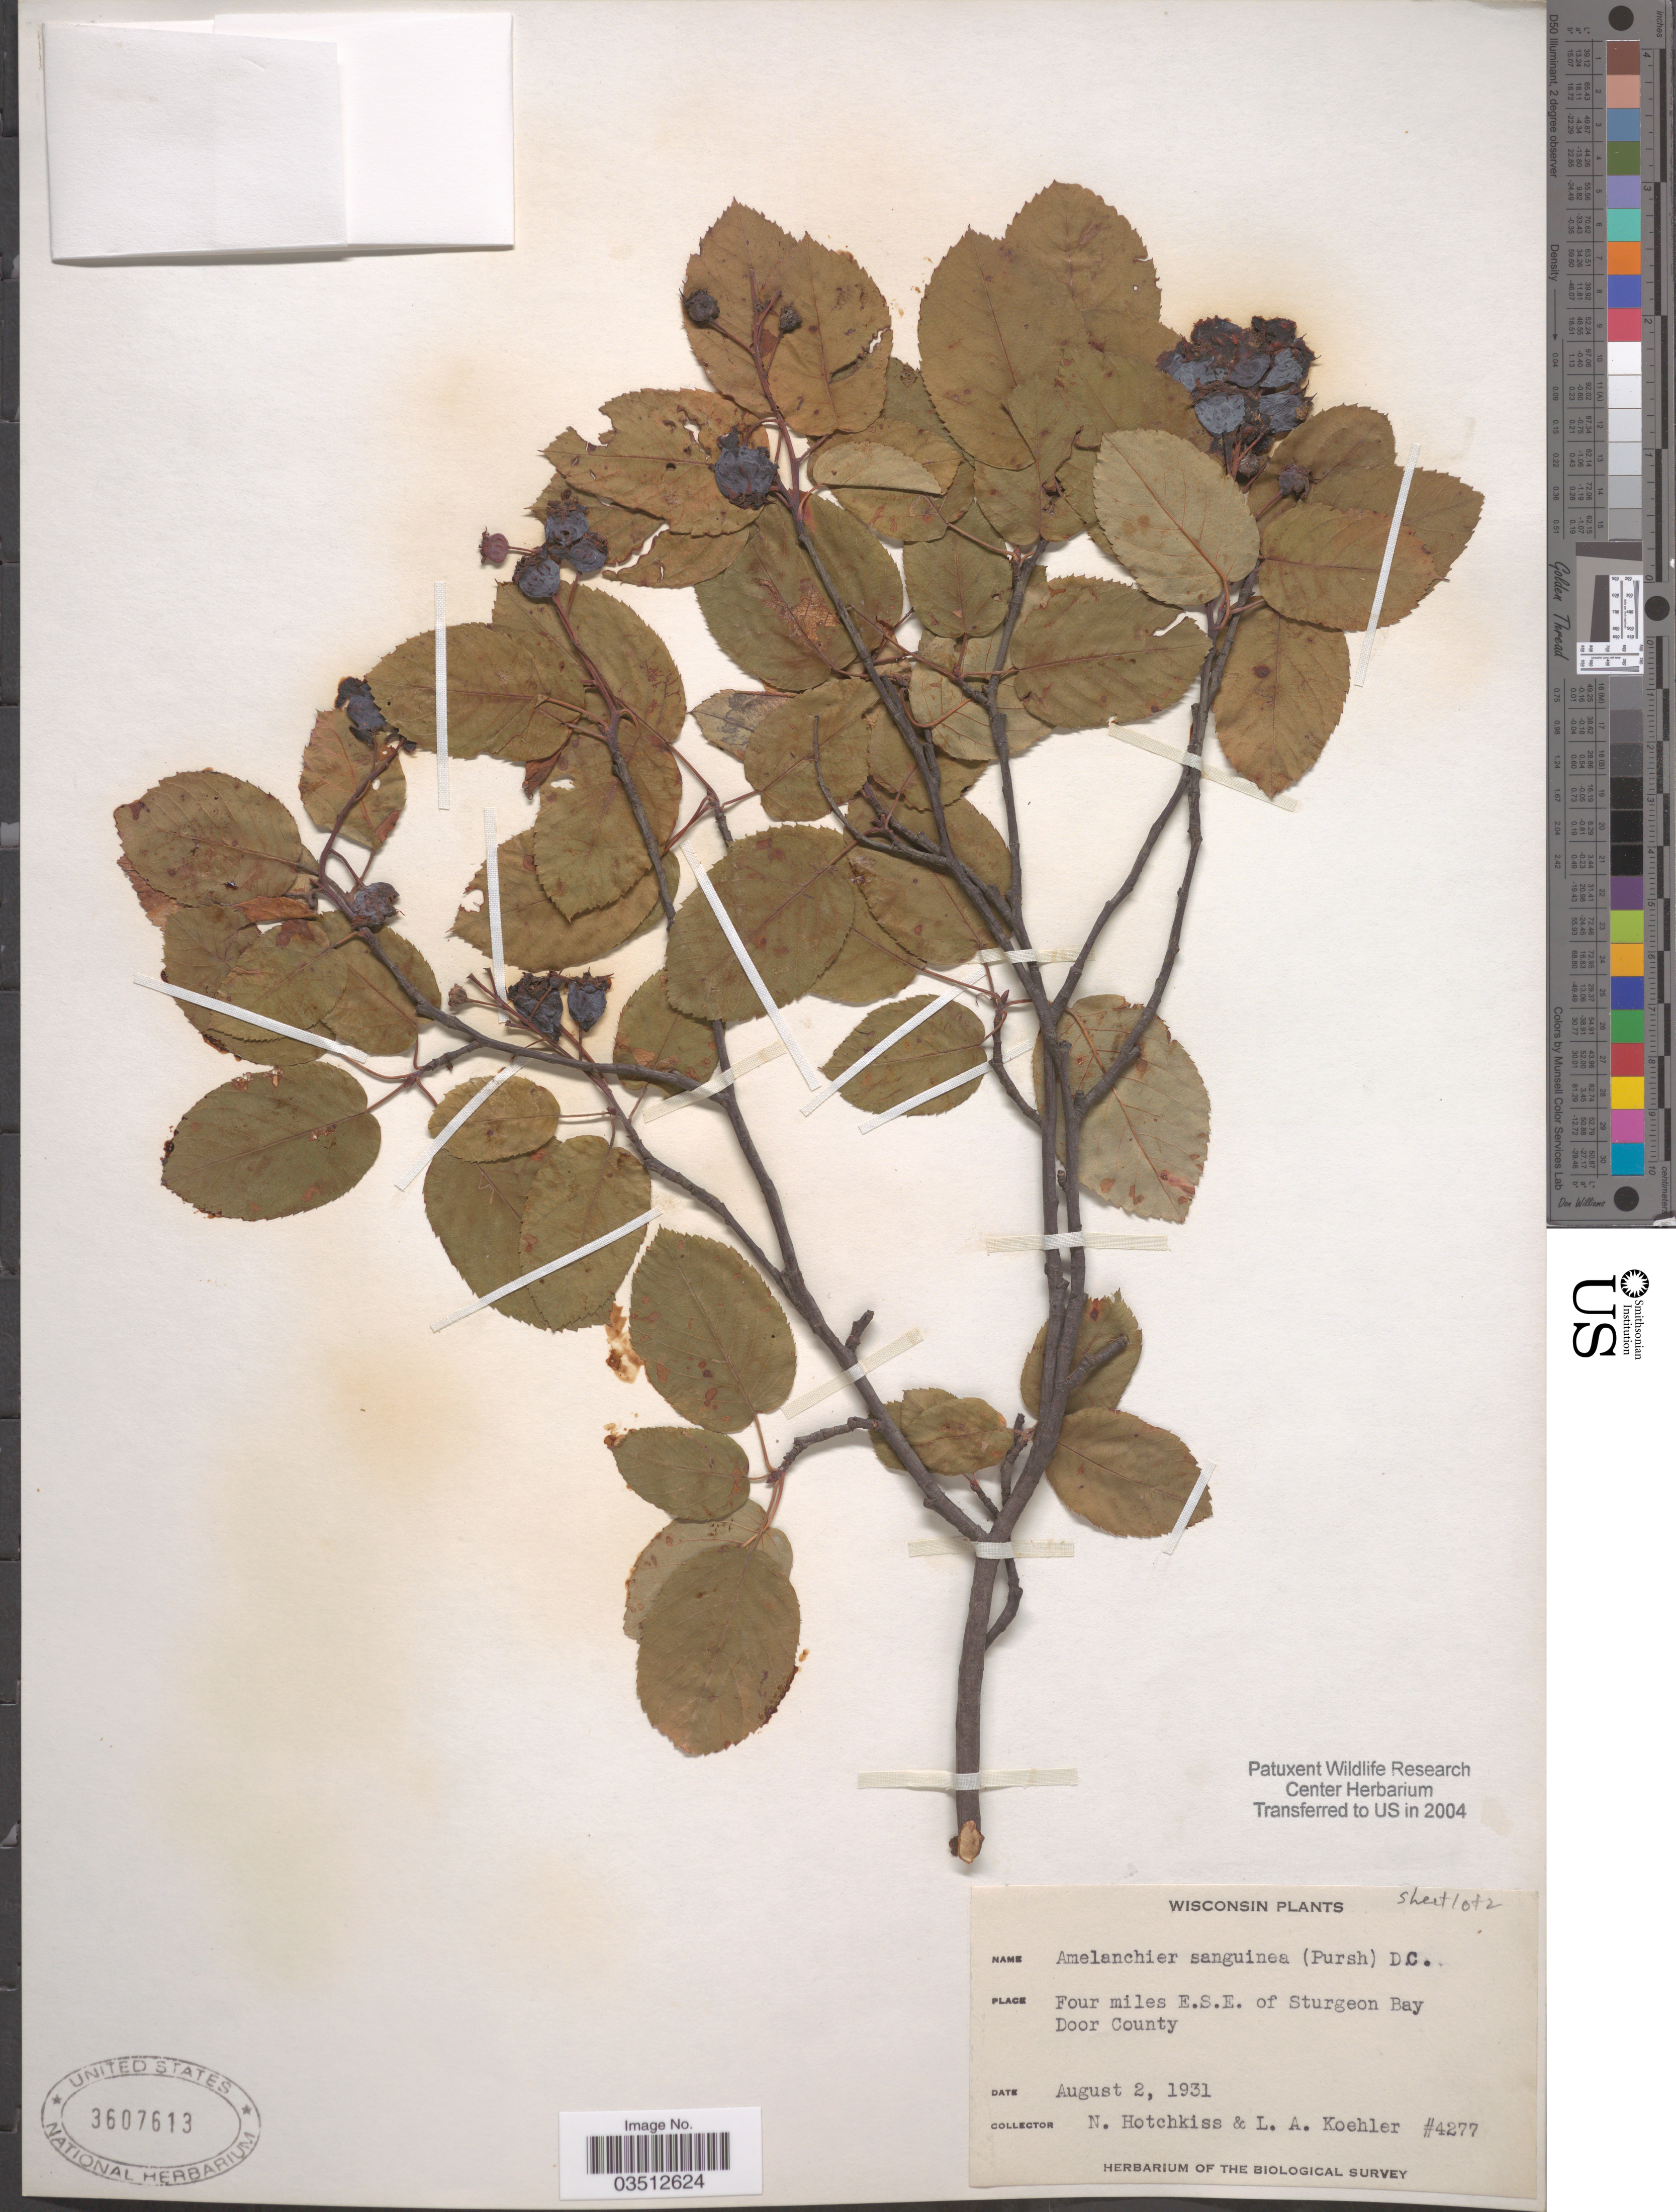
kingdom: Plantae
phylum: Tracheophyta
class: Magnoliopsida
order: Rosales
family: Rosaceae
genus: Amelanchier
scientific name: Amelanchier sanguinea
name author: (Pursh) DC.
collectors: N. Hotchkiss & L. Koehler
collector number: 4277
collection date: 1931-08-02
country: United States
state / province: Wisconsin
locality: Four miles E.S.E. of Sturgeon Bay, Door County.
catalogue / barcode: US 3607613